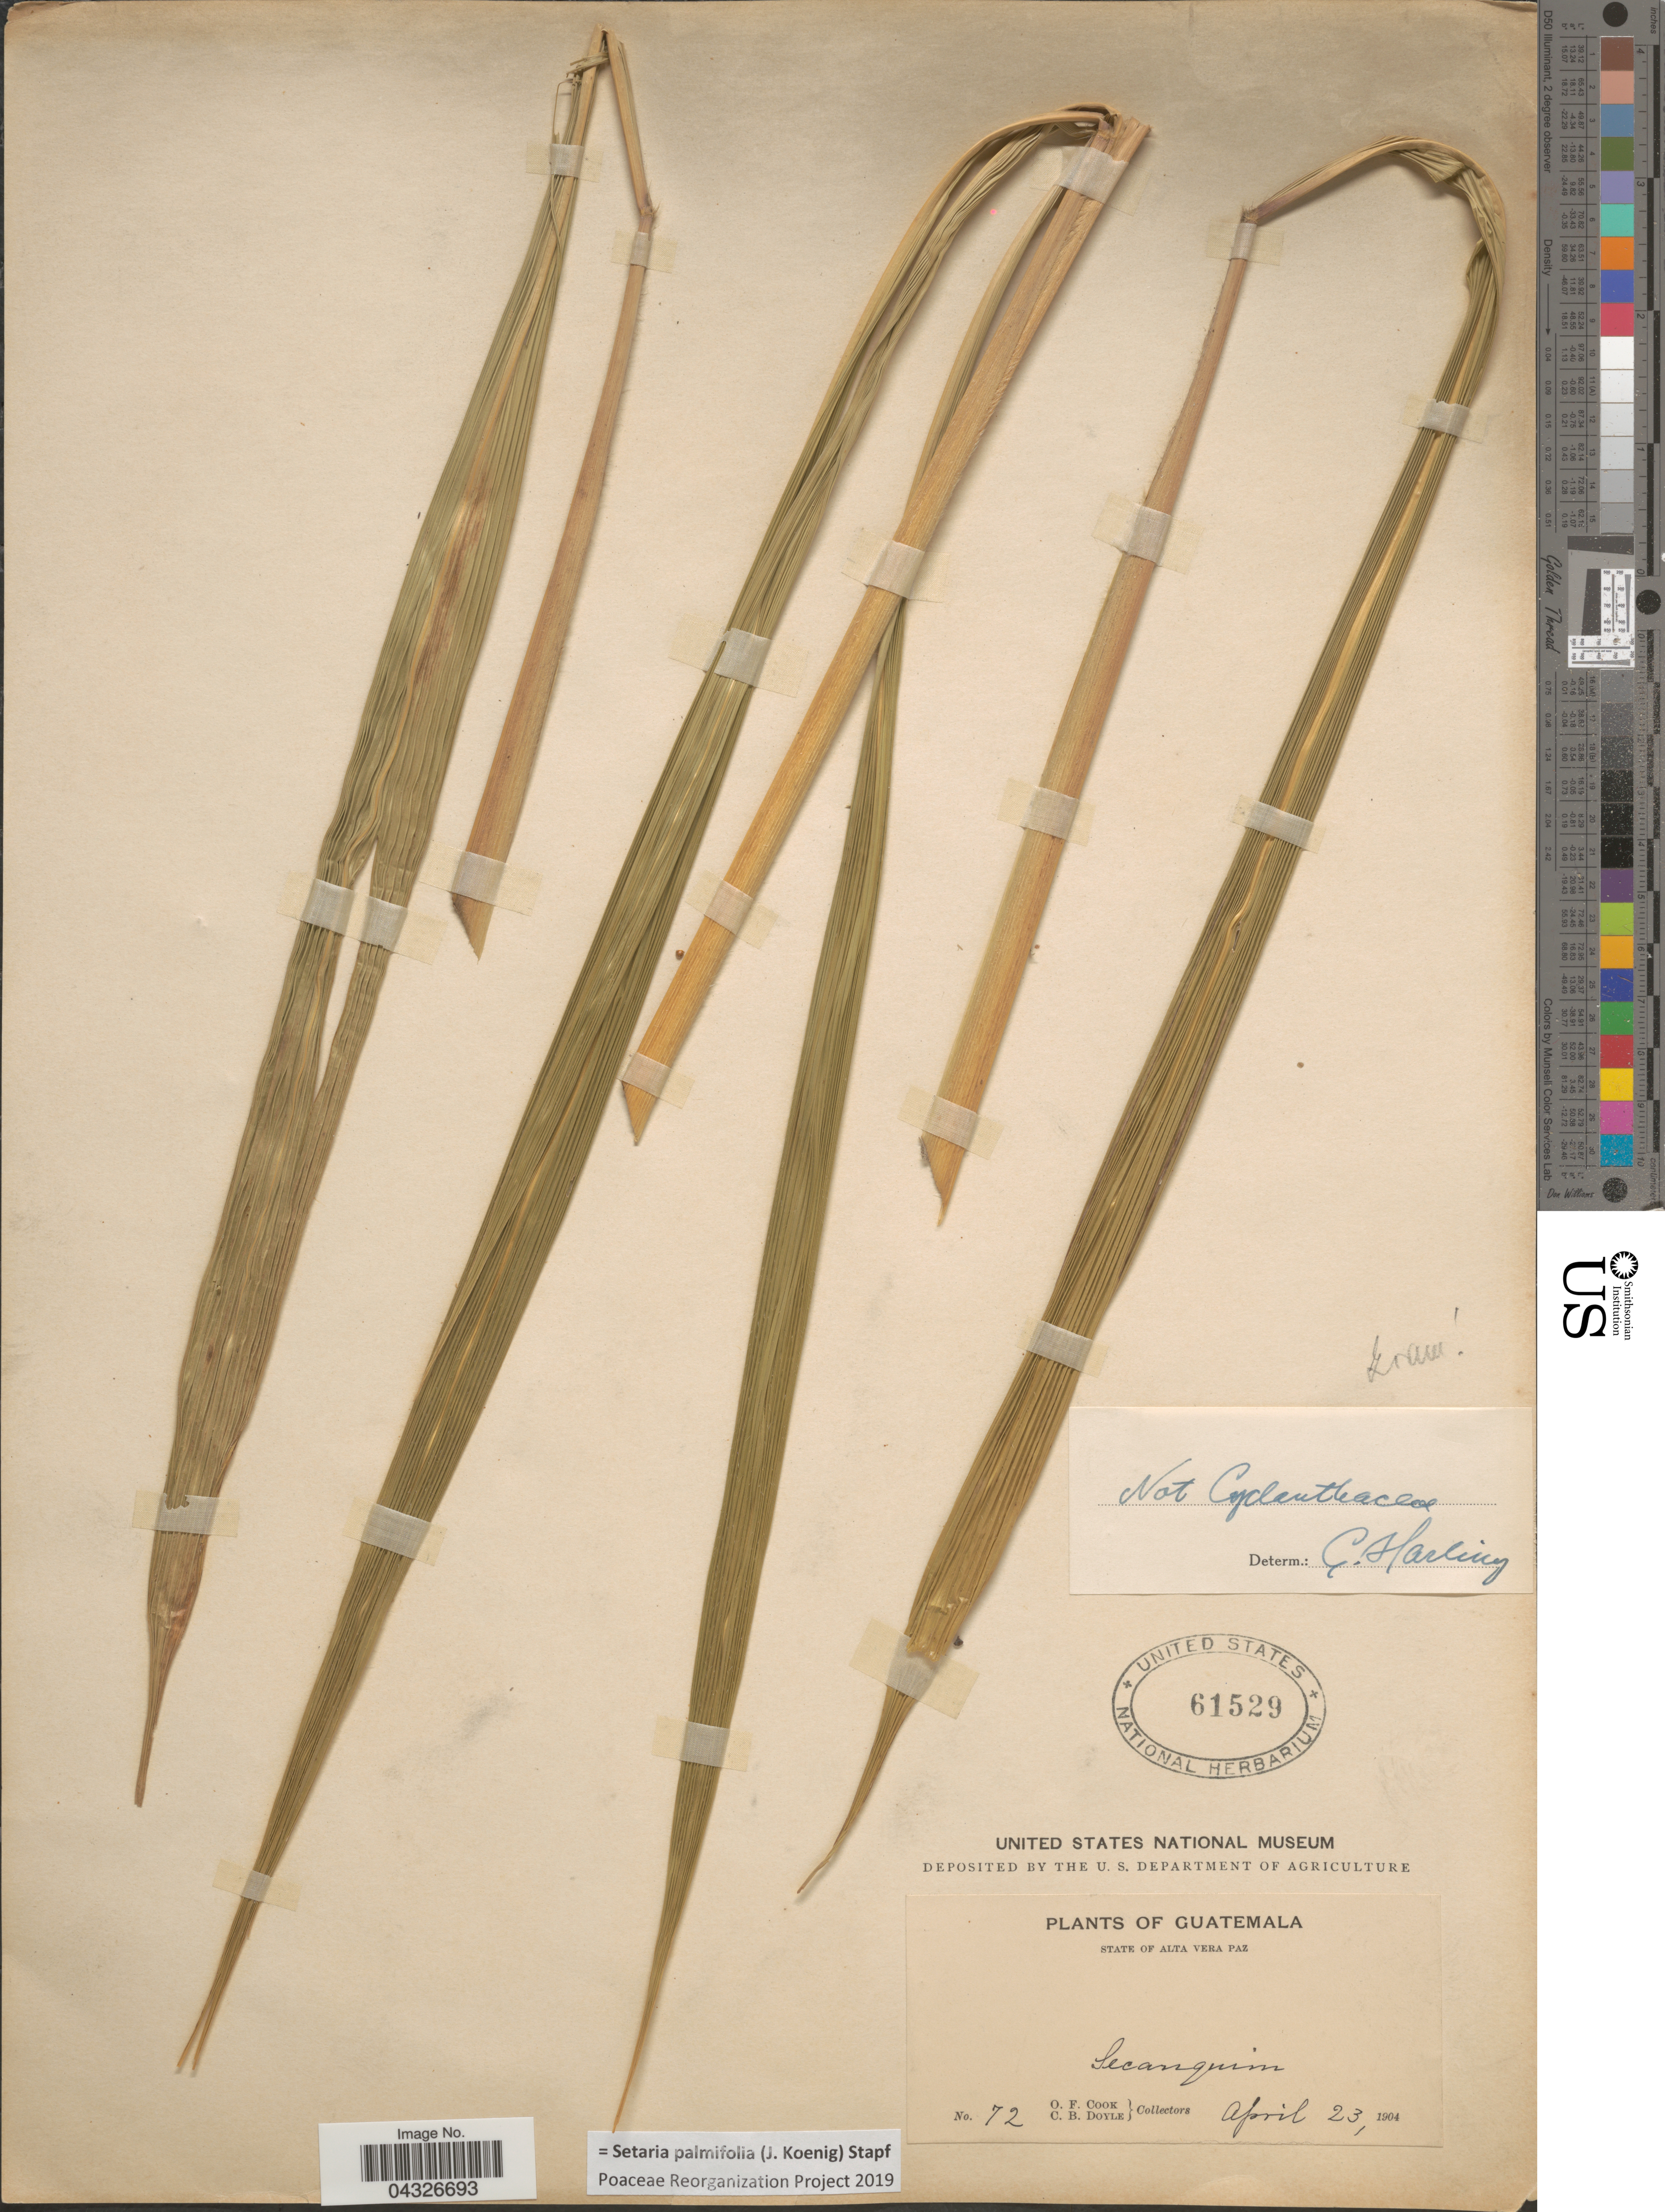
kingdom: Plantae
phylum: Tracheophyta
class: Liliopsida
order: Poales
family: Poaceae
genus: Setaria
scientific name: Setaria palmifolia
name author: (J. Koenig) Stapf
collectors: O. F. Cook & C. Doyle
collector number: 72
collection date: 1904-04-23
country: Guatemala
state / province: Alta Verapaz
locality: State of Alta Vera Paz. Secanquim.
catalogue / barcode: US 61529